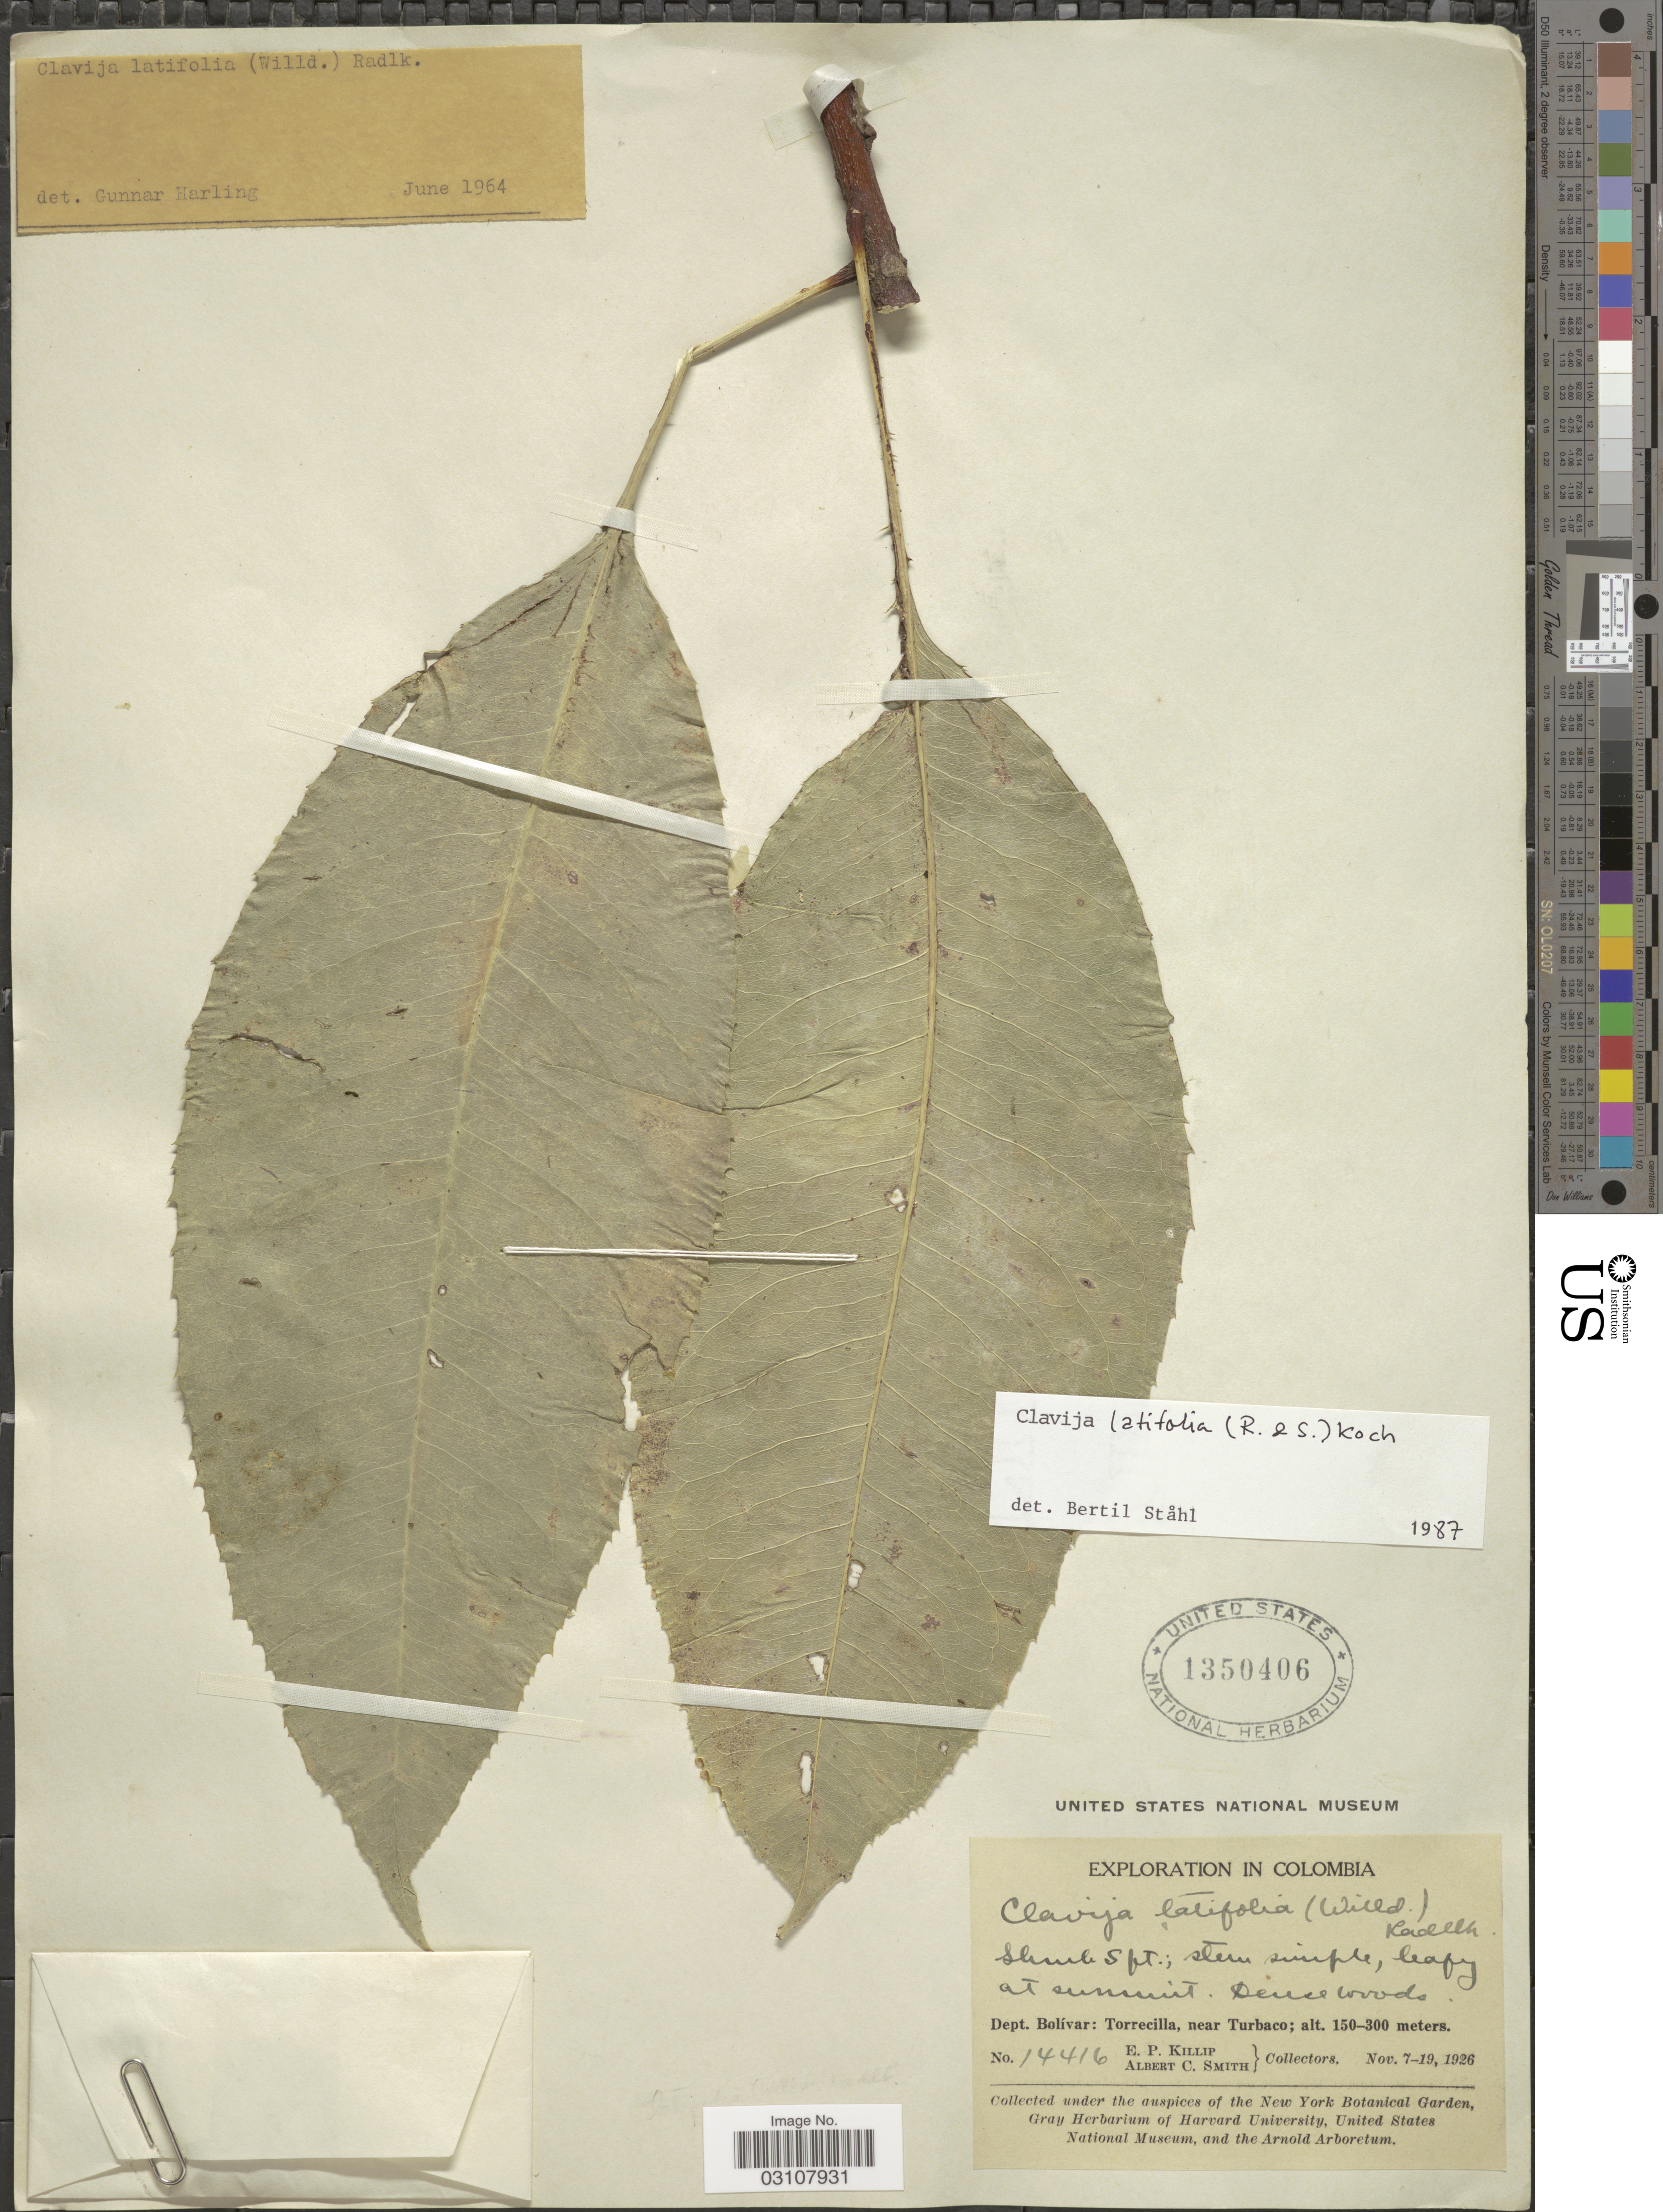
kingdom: Plantae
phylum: Tracheophyta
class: Magnoliopsida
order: Ericales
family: Primulaceae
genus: Clavija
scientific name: Clavija latifolia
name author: (Willd. ex Roem. & Schult.) K. Koch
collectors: E. P. Killip & A. C. Smith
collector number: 14416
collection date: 1926-11-07/1926-11-19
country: Colombia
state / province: Bolívar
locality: Dept. Bolívar: Torrecilla, near Turbaco.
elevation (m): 150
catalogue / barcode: US 1350406